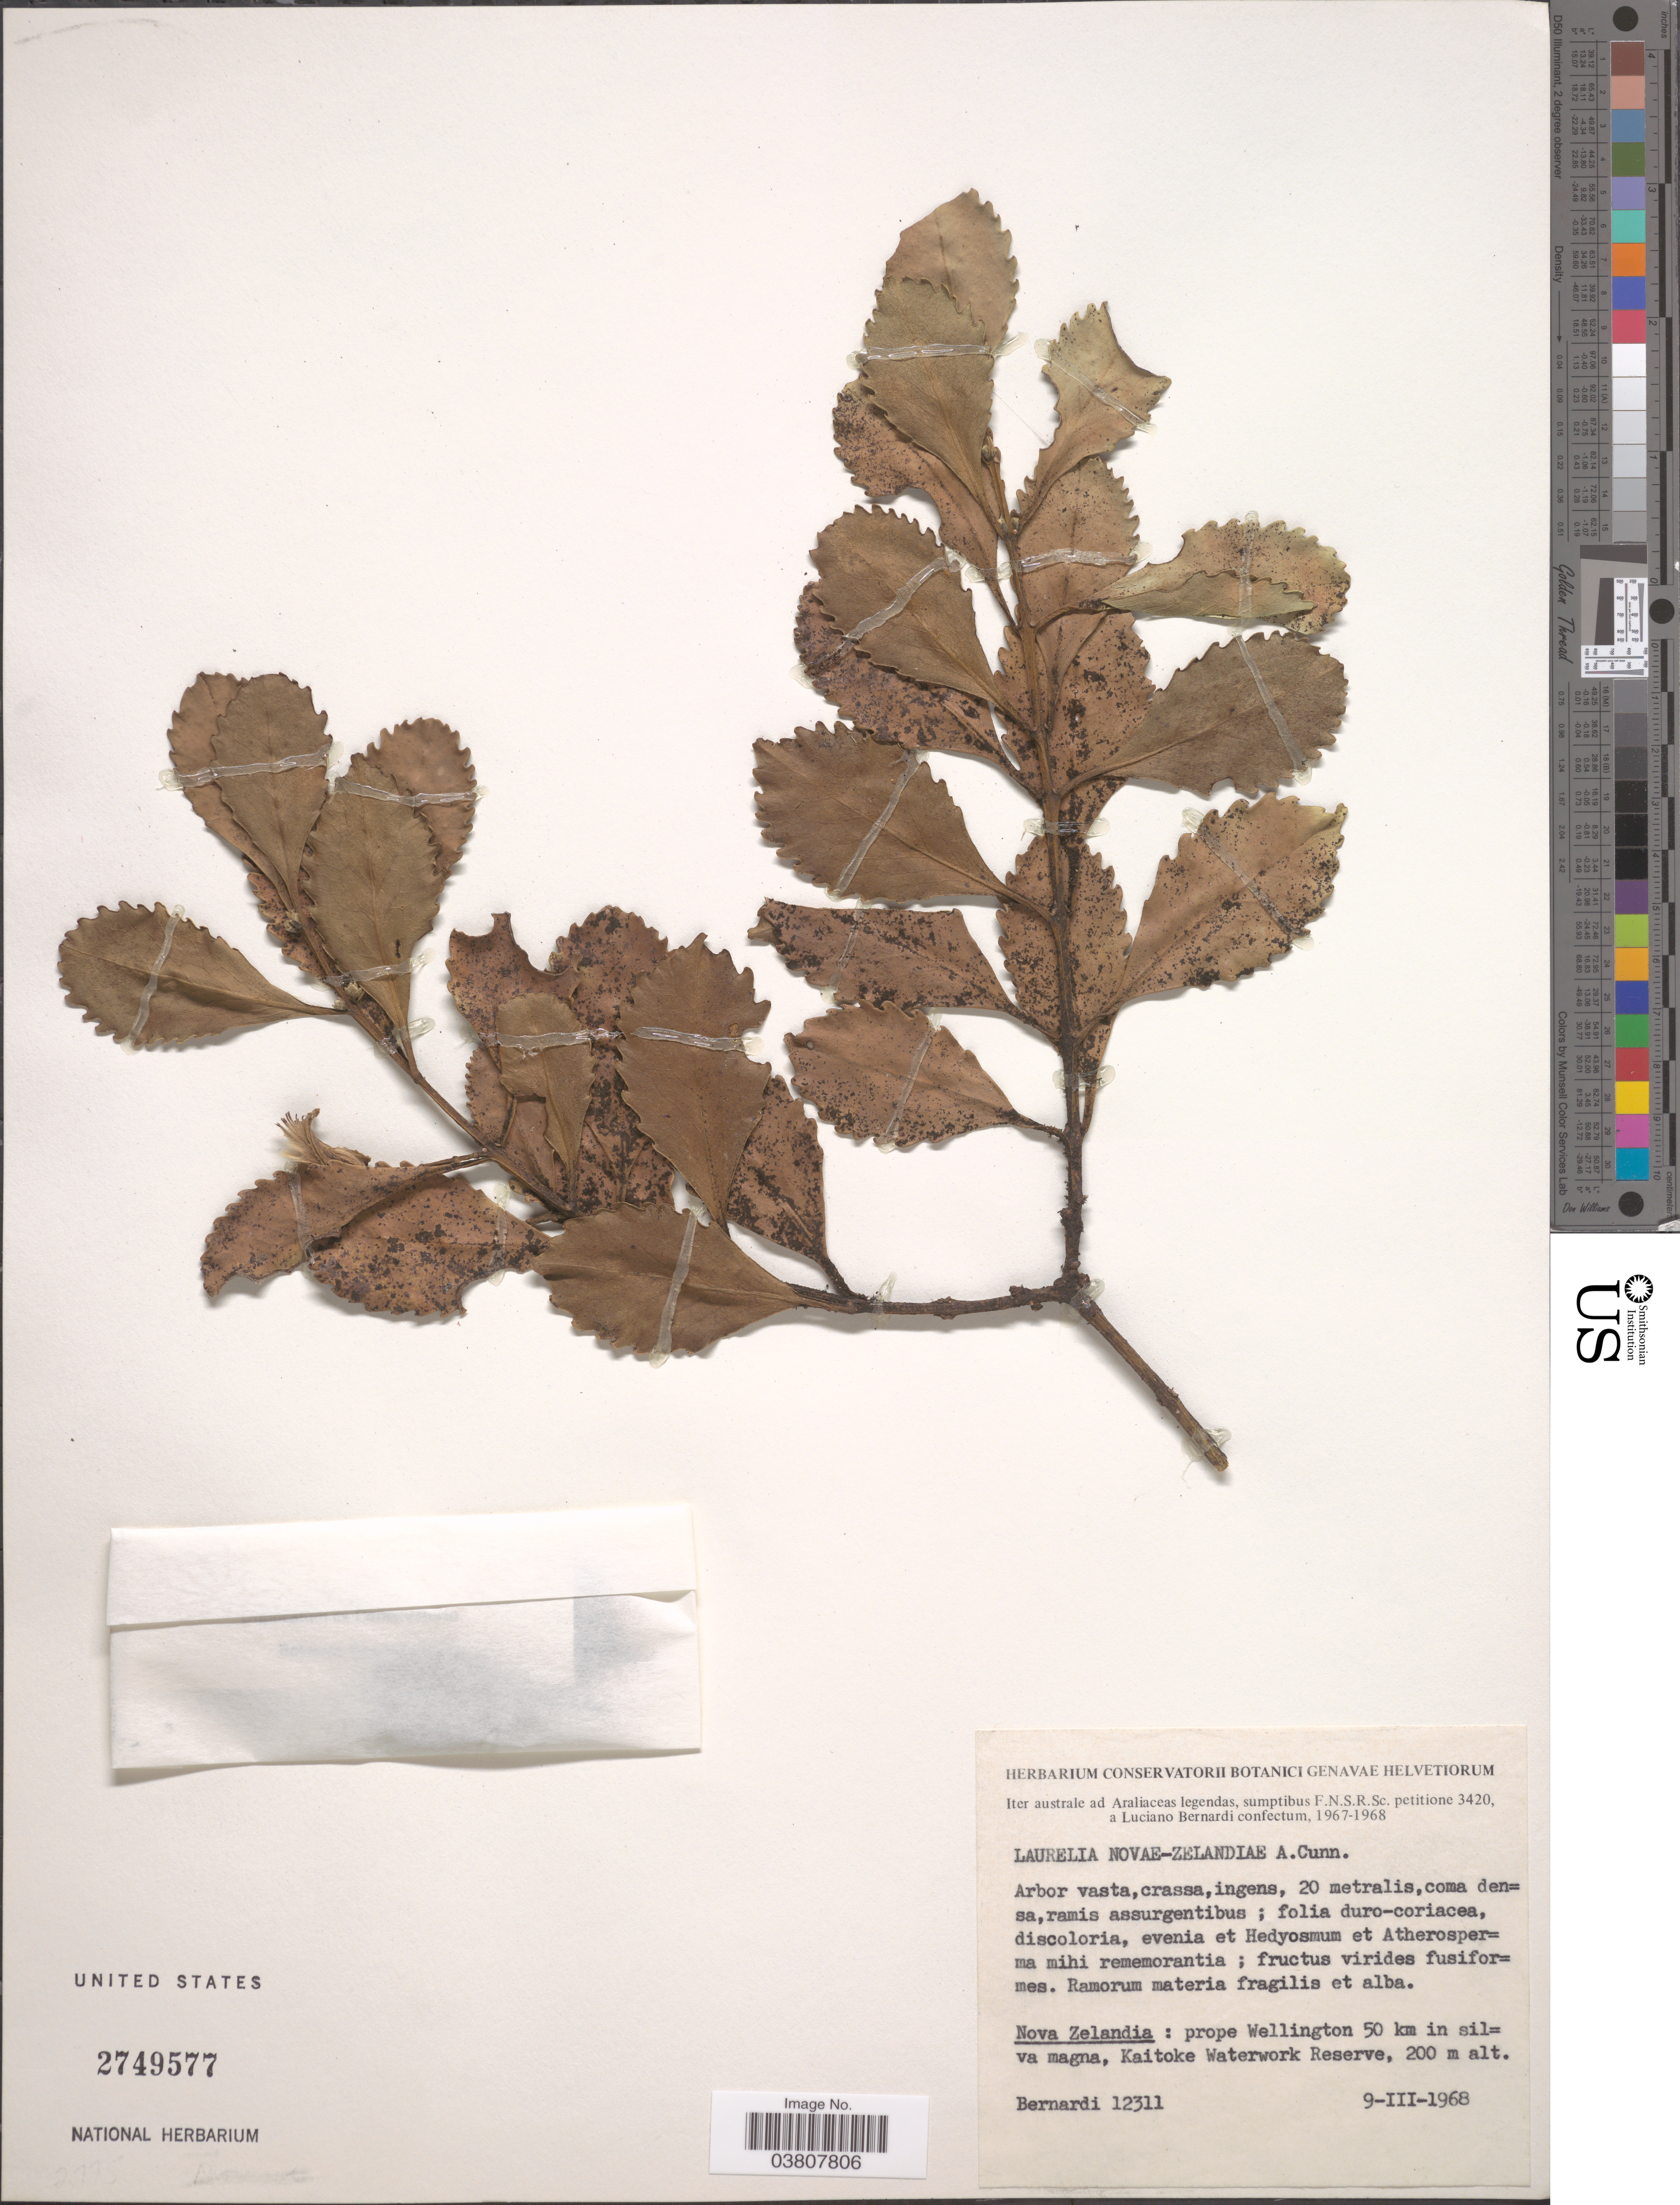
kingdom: Plantae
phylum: Tracheophyta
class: Magnoliopsida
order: Laurales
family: Atherospermataceae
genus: Laurelia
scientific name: Laurelia novae-zealandiae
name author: A. Cunn.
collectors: L. Bernardi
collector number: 12311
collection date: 1968-03-09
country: New Zealand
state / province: Wellington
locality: Nova Zelandia: prope Wellington 50 km in silva magna, Kaitoke Waterwork Reserve.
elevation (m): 200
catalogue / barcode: US 2749577